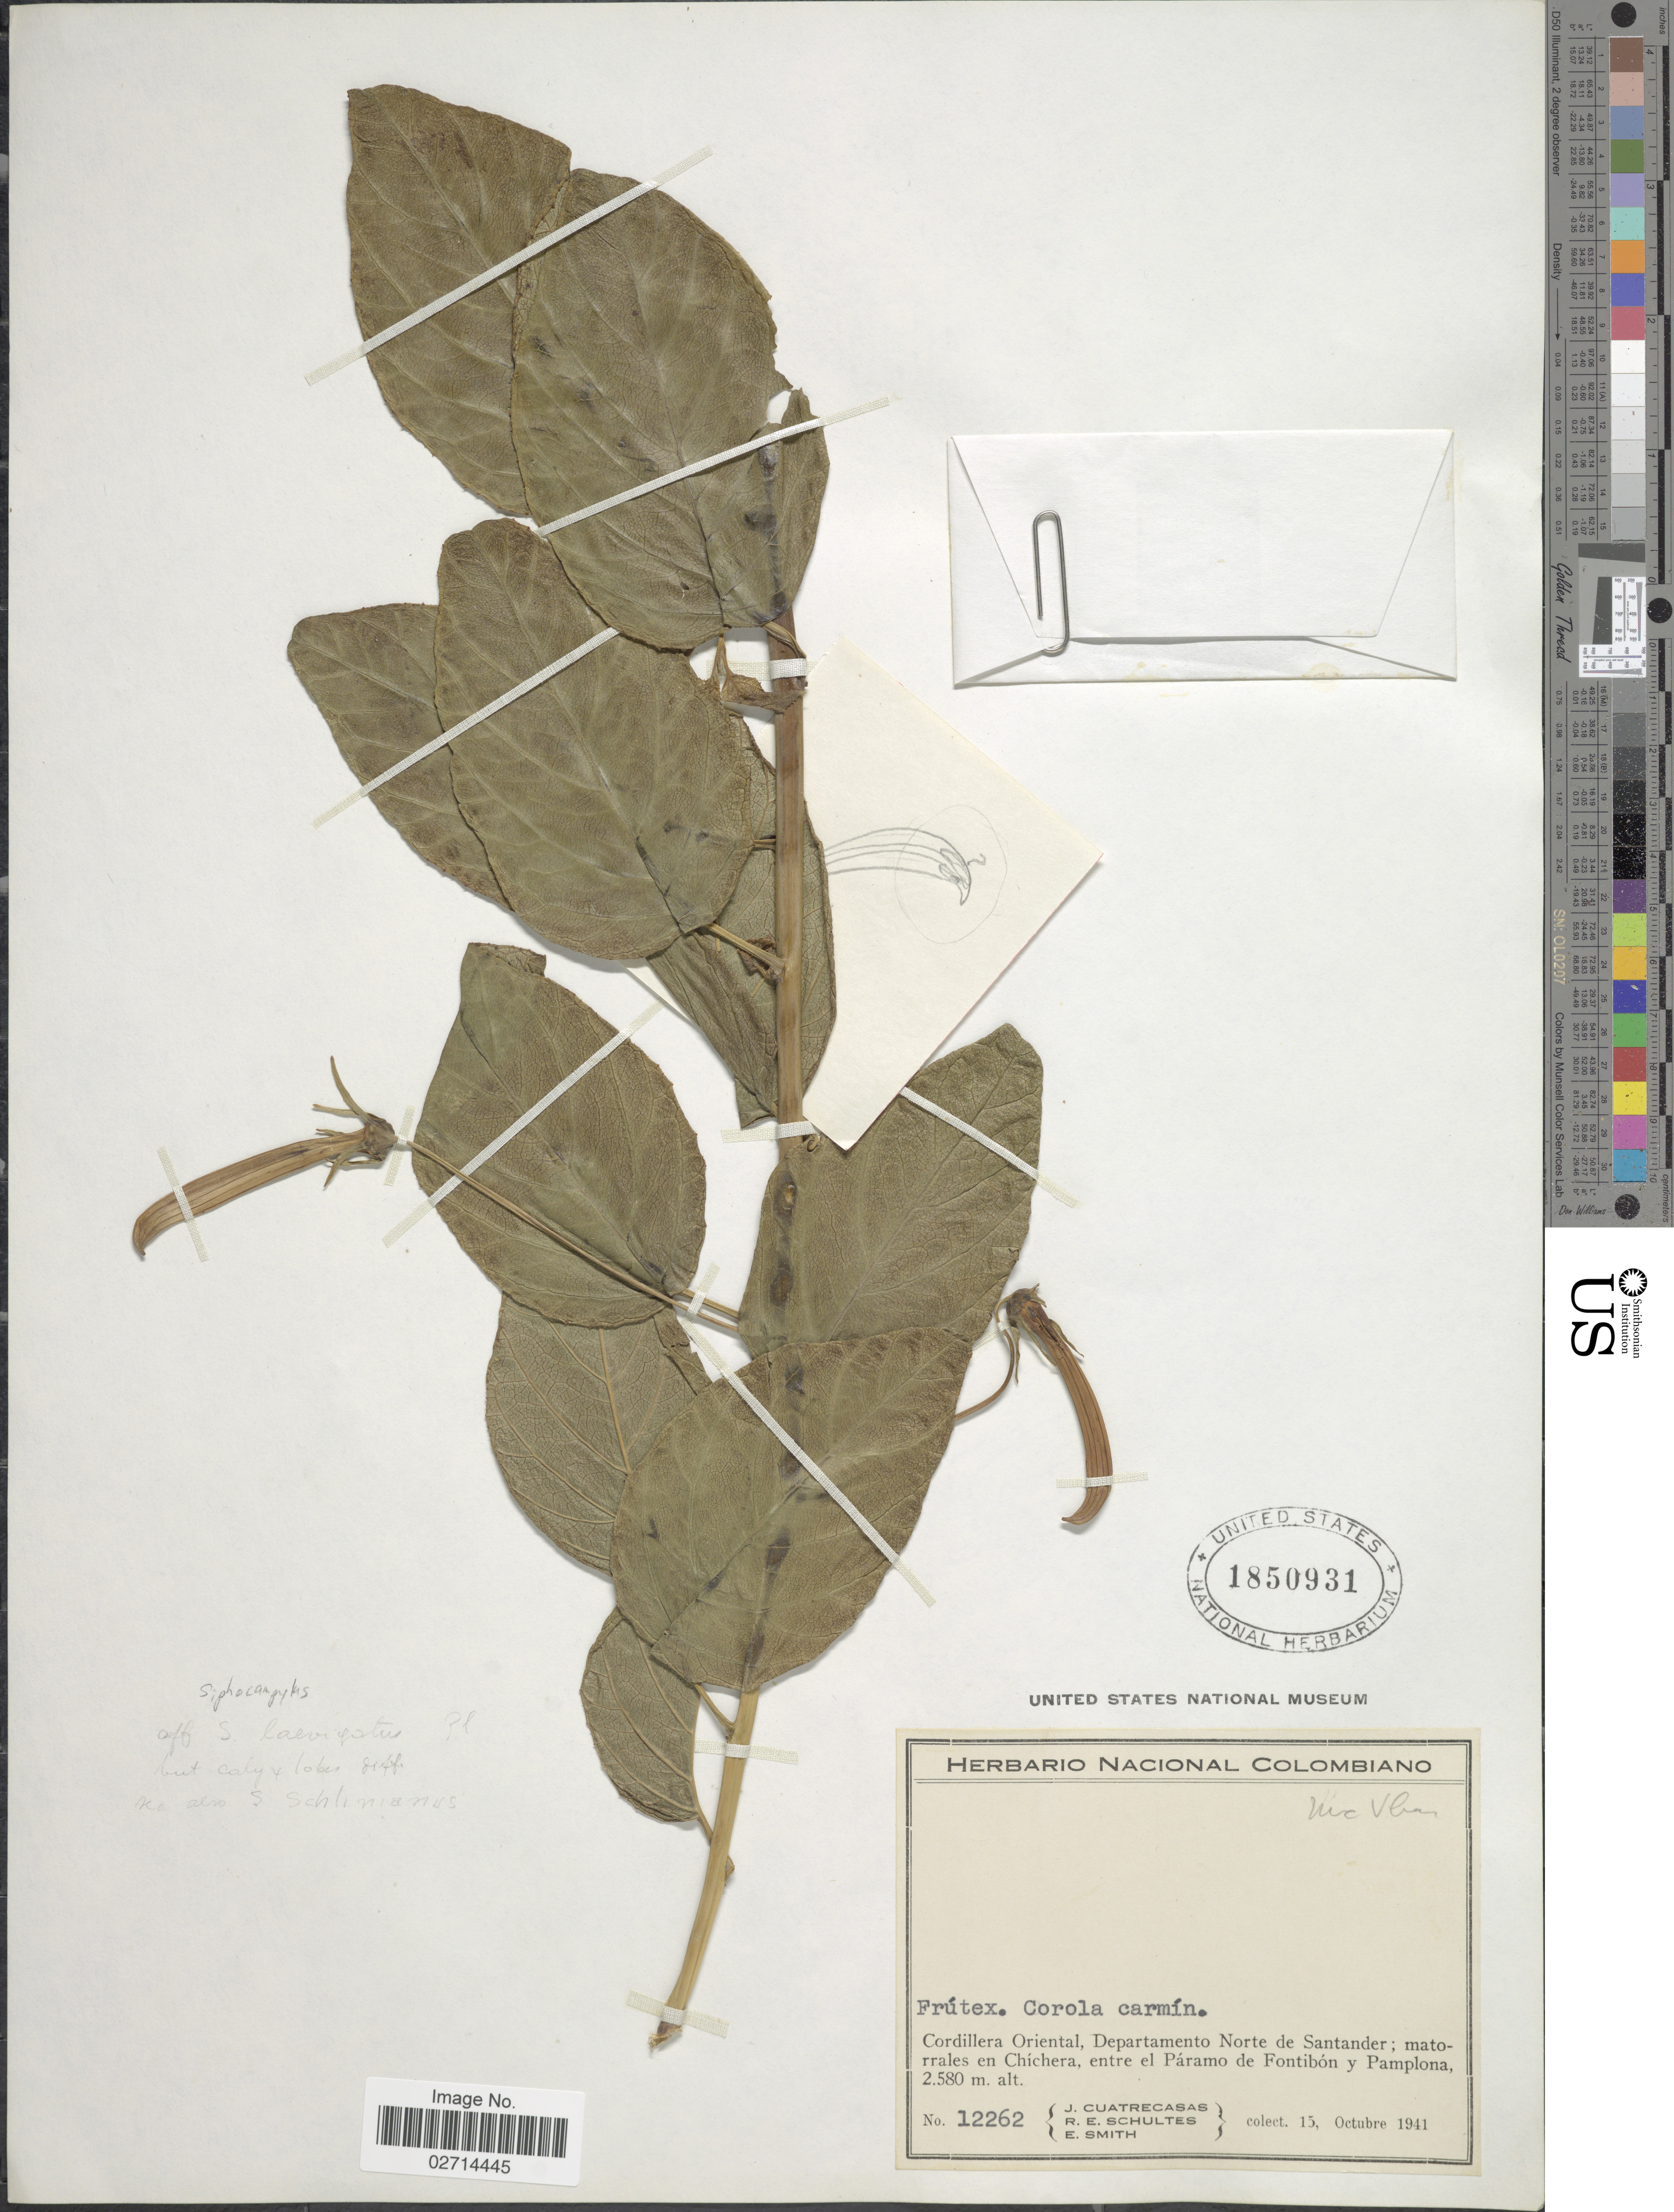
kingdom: Plantae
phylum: Tracheophyta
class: Magnoliopsida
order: Asterales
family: Campanulaceae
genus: Siphocampylus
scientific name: Siphocampylus sp.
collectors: J. Cuatrecasas, R. E. Schultes & E. Smith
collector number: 12262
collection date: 1941-10-15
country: Colombia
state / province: Norte de Santander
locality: Cordillera Oriental, matorrales en Chichera, entre el Paramo de Fontibon y Pamplona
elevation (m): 2580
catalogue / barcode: US 1850931